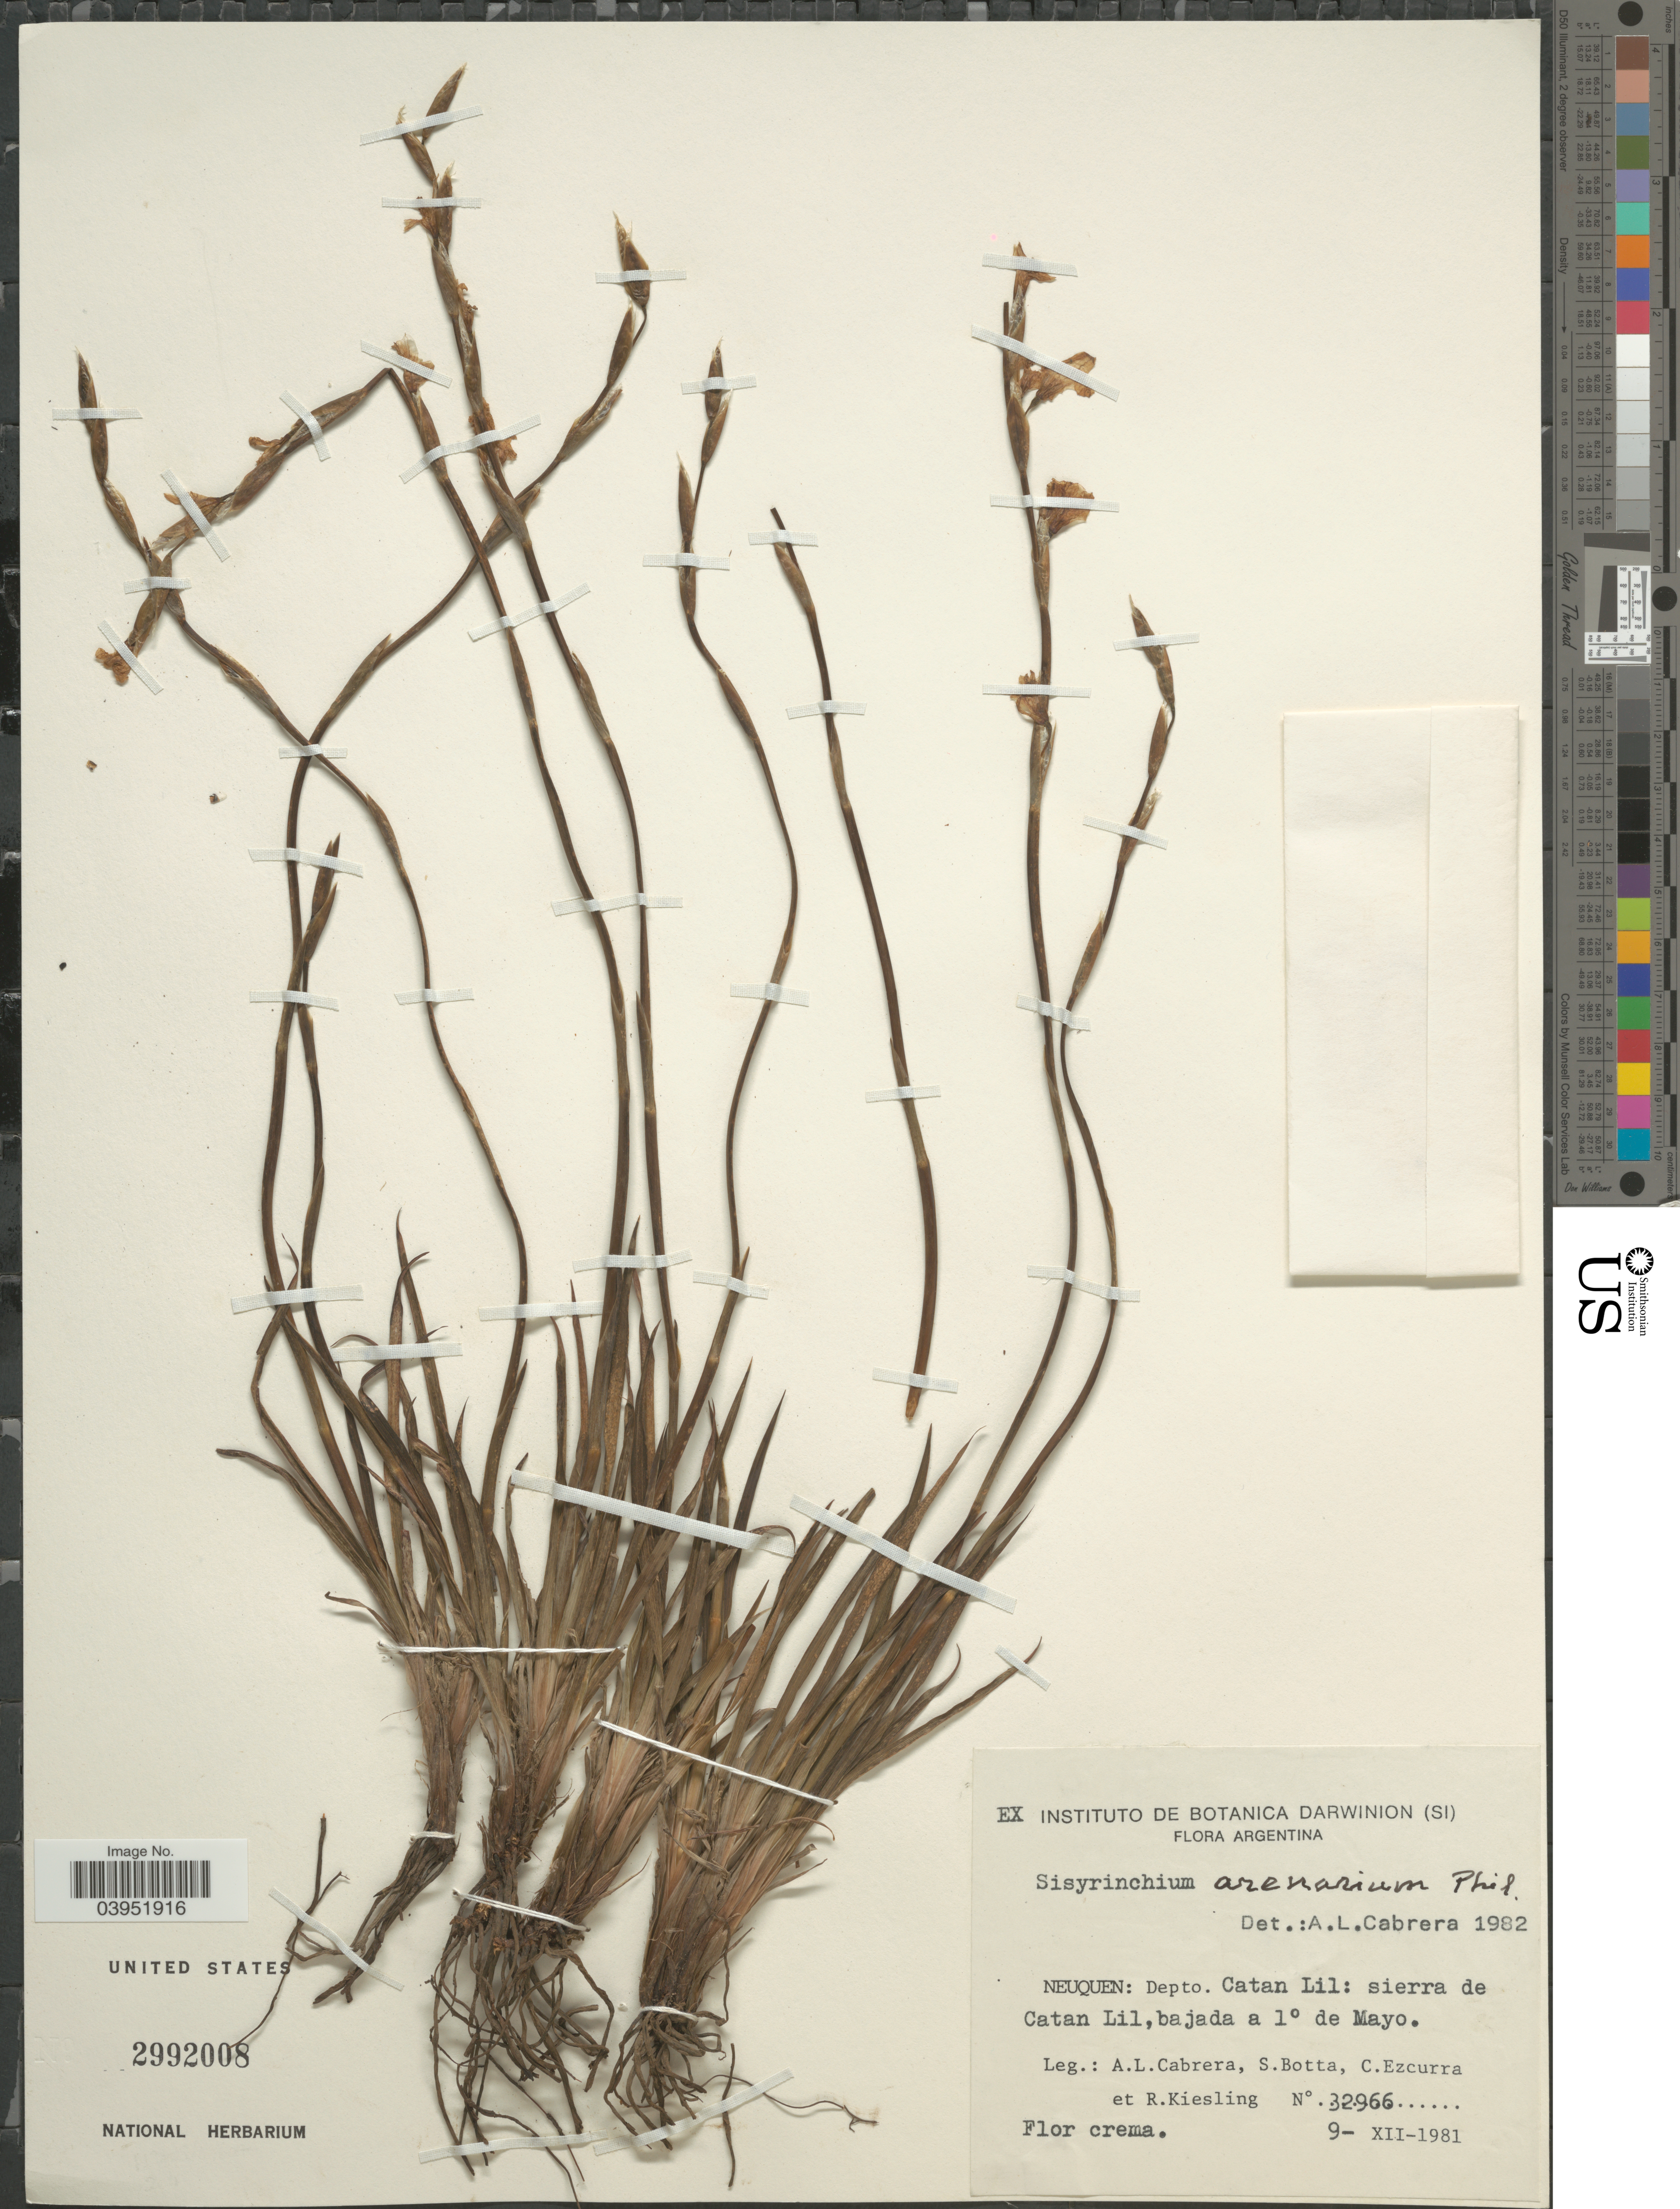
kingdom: Plantae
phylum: Tracheophyta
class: Liliopsida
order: Asparagales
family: Iridaceae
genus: Sisyrinchium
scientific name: Sisyrinchium arenarium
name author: Poepp.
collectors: A. L. Cabrera, S. Botta, C. Ezcurra & R. Kiesling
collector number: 32966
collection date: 1981-12-09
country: Argentina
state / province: Neuquen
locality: Depto. Catan Lil: sierra de Catan Lil, bajada a 1° de Mayo.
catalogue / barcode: US 2992008